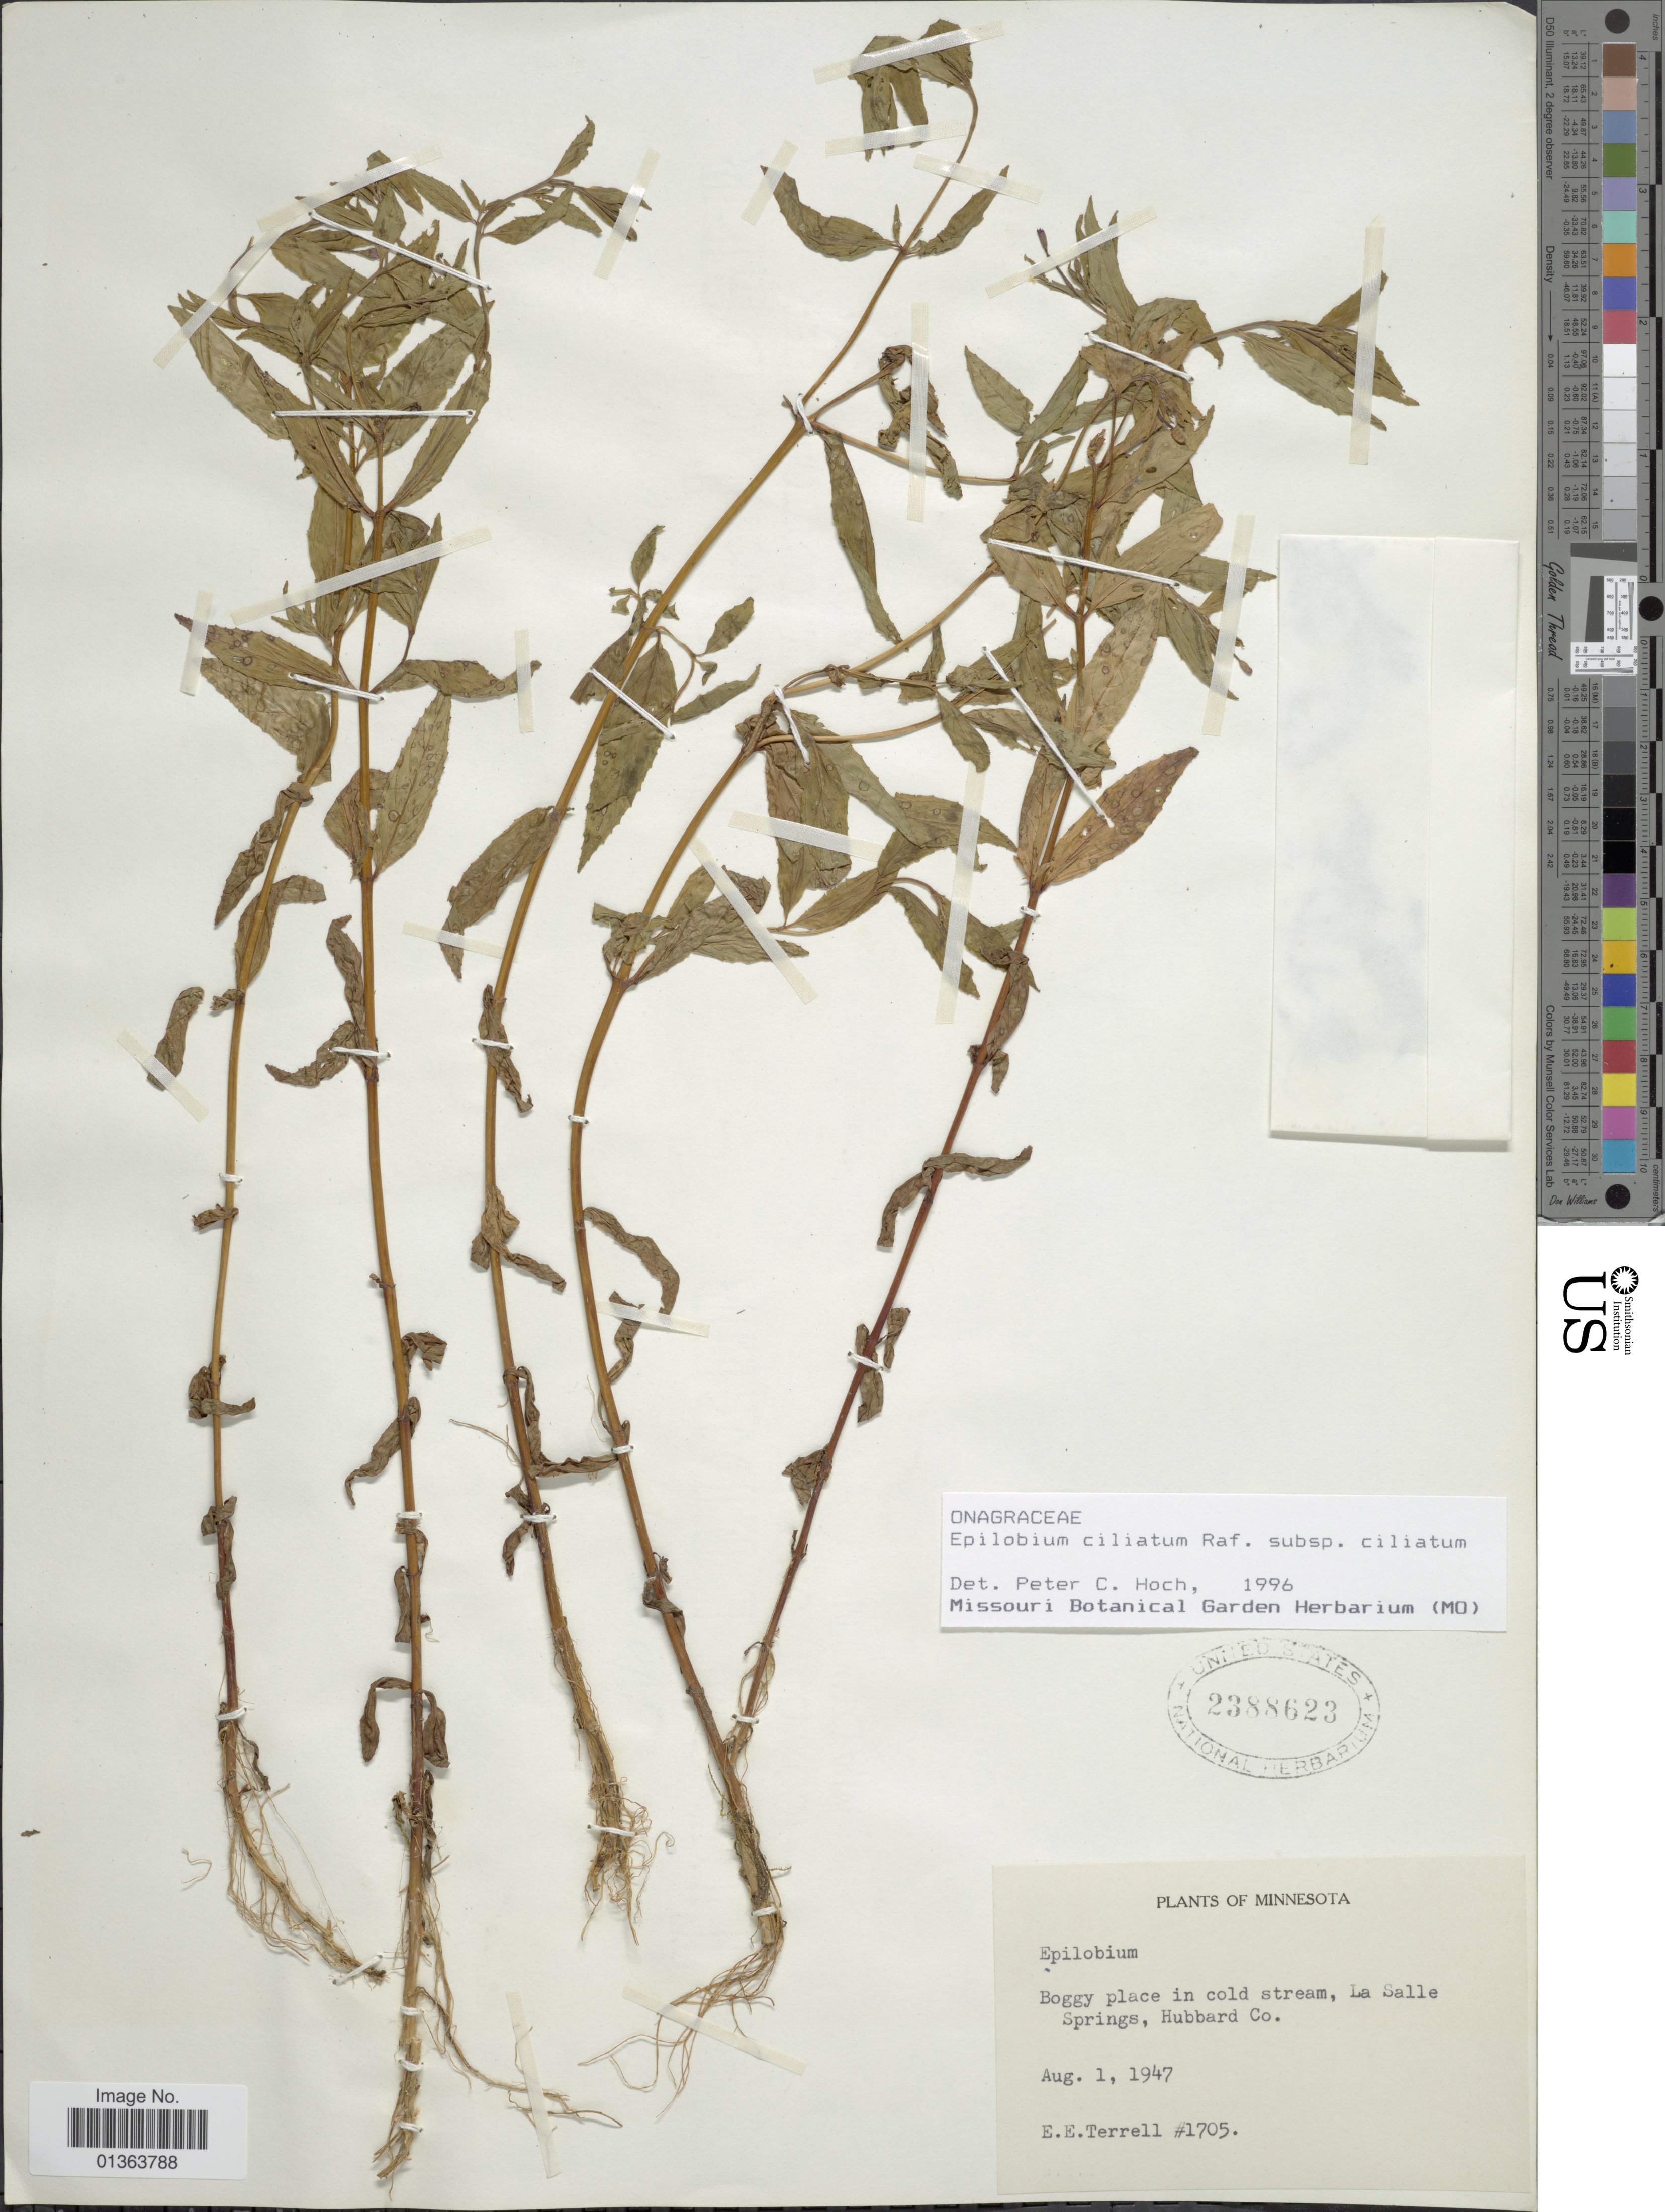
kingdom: Plantae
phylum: Tracheophyta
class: Magnoliopsida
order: Myrtales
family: Onagraceae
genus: Epilobium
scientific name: Epilobium ciliatum subsp. ciliatum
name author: Raf.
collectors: E. E. Terrell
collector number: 1705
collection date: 1947-08-01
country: United States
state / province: Minnesota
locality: Boggy place in cold stream, La Salle Springs, Hubbard Co.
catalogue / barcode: US 2388623